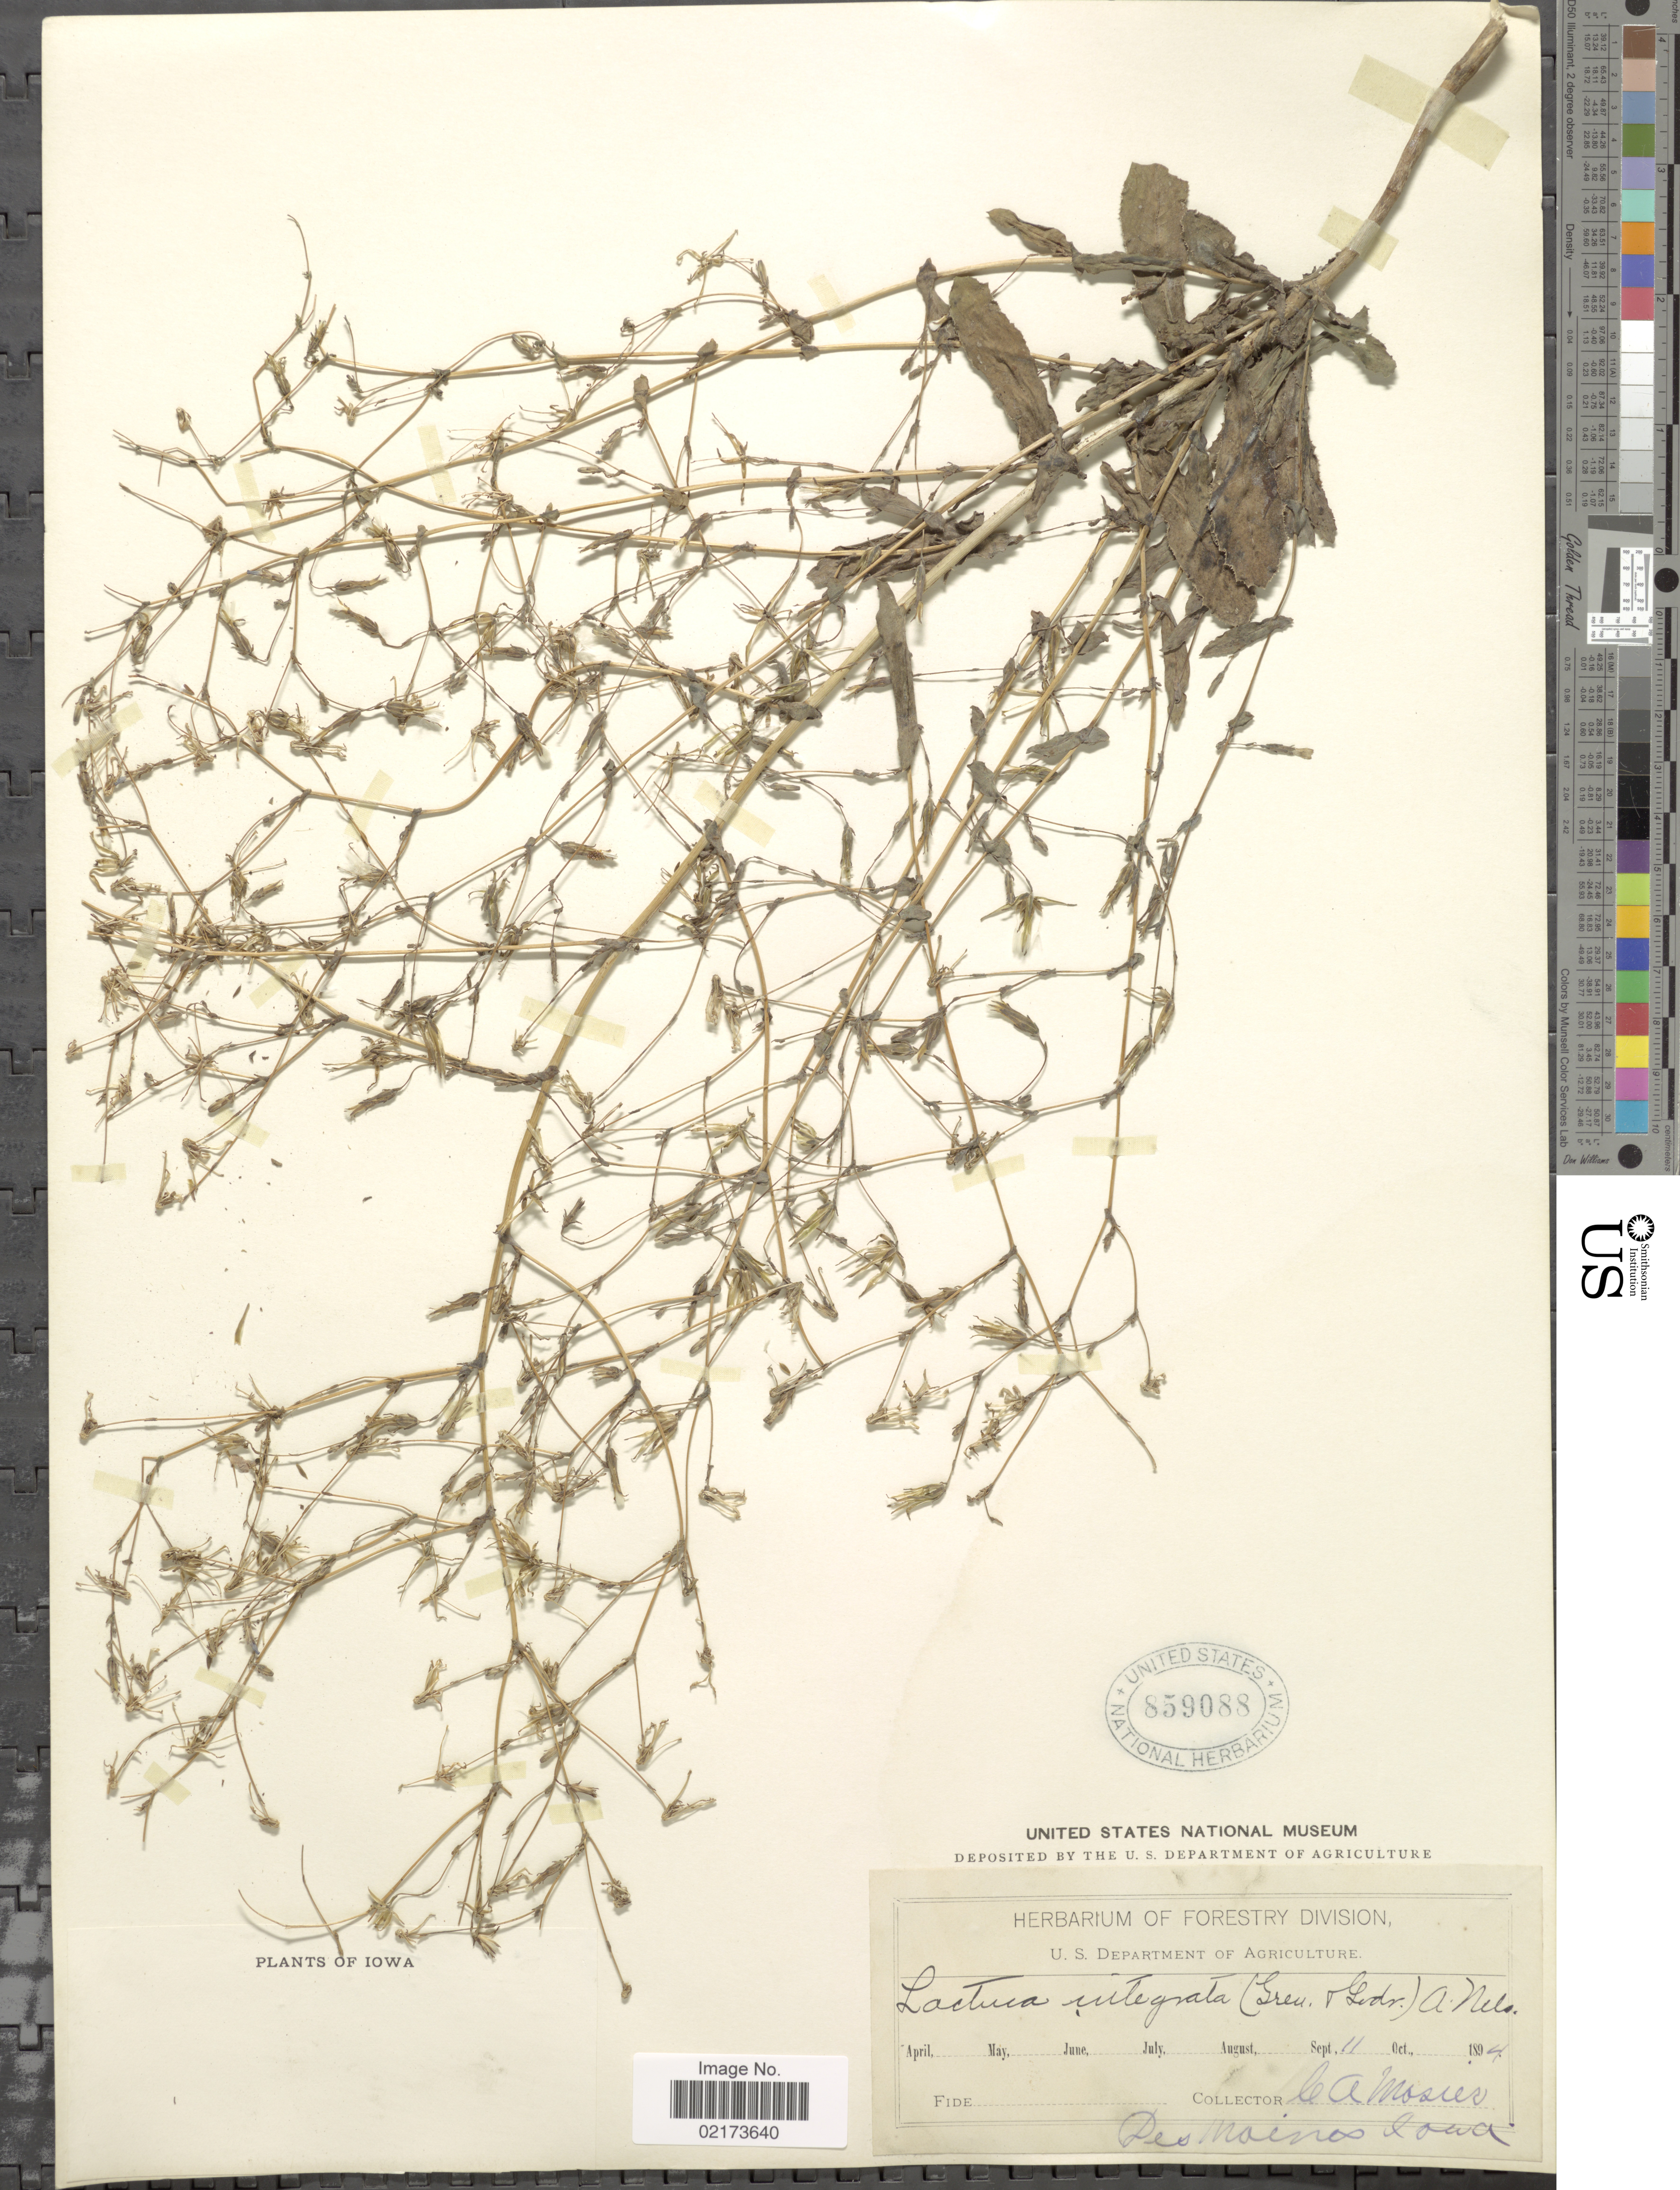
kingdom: Plantae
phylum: Tracheophyta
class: Magnoliopsida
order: Asterales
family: Asteraceae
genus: Lactuca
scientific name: Lactuca serriola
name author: L.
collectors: C. A. Mosier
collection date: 1894-09-11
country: United States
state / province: Iowa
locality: Des Moines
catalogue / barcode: US 859088